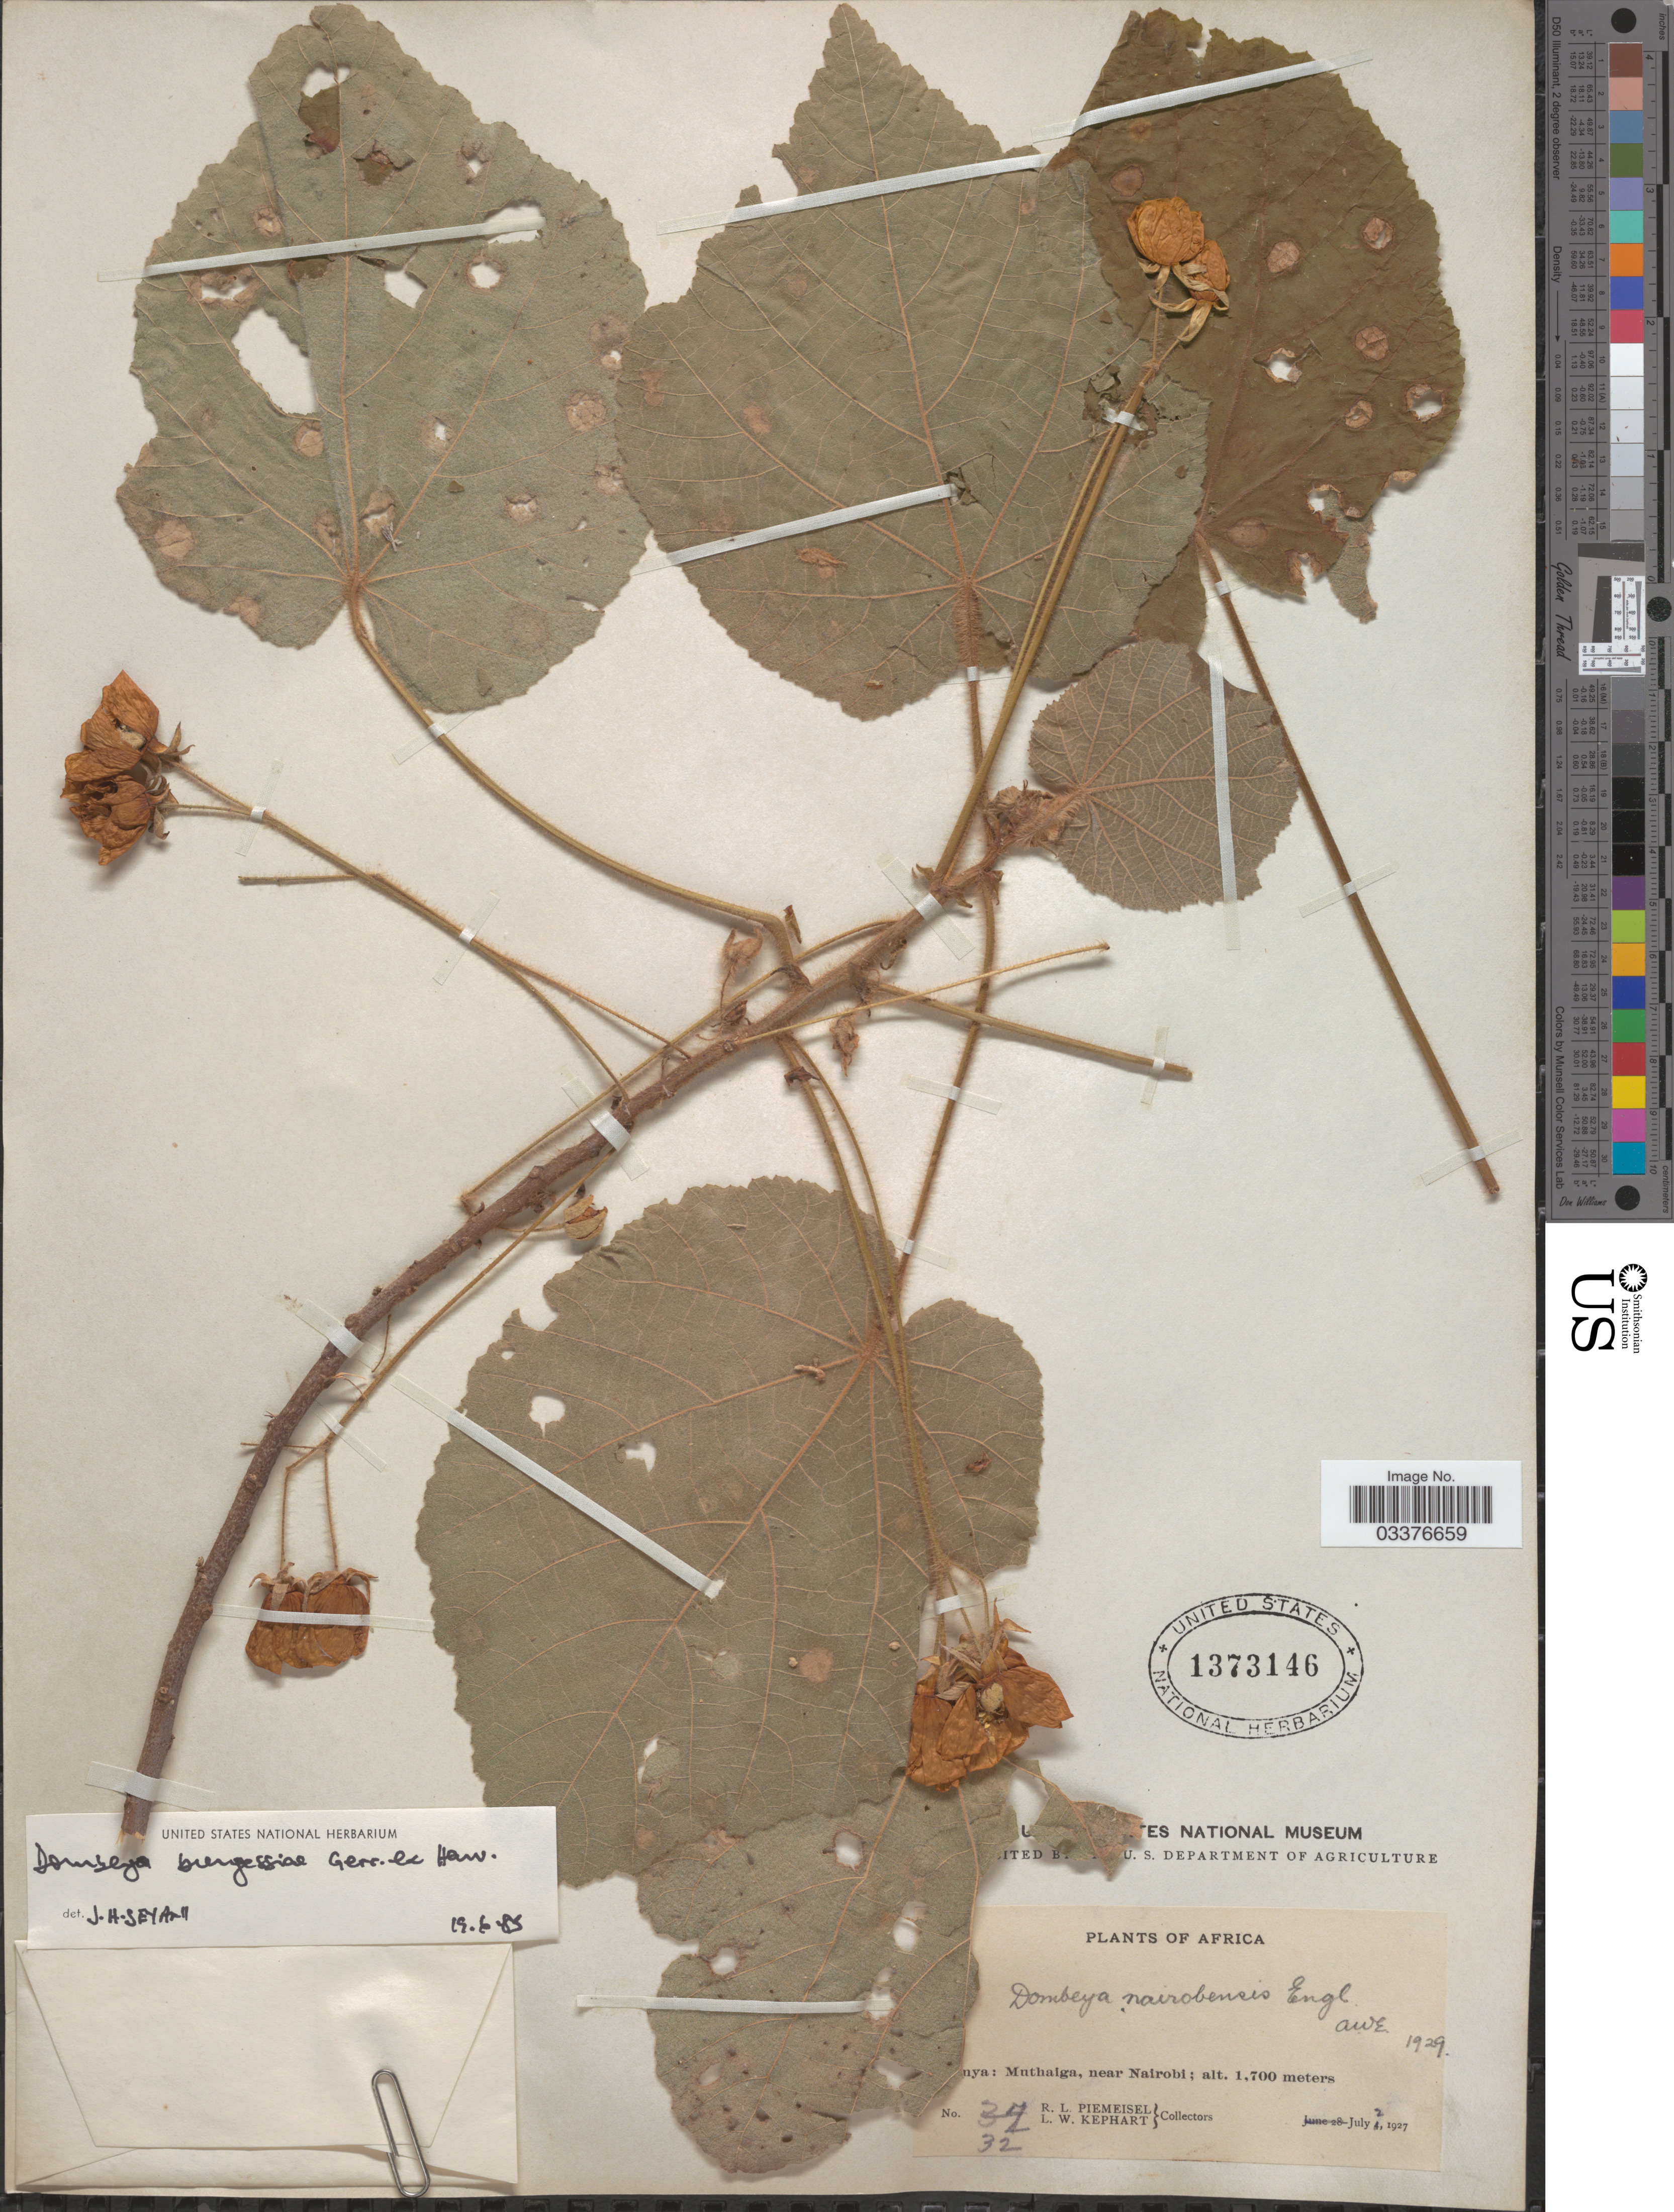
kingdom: Plantae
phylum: Tracheophyta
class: Magnoliopsida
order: Malvales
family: Malvaceae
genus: Dombeya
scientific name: Dombeya burgessiae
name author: Gerrard ex Harv.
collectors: L. W. Piemeisel & L. W. Kephart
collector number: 32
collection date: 1947-07-02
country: Kenya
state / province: Nairobi Area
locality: Africa. Muthaiga, near Nairobi.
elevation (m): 1700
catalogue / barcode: US 1373146